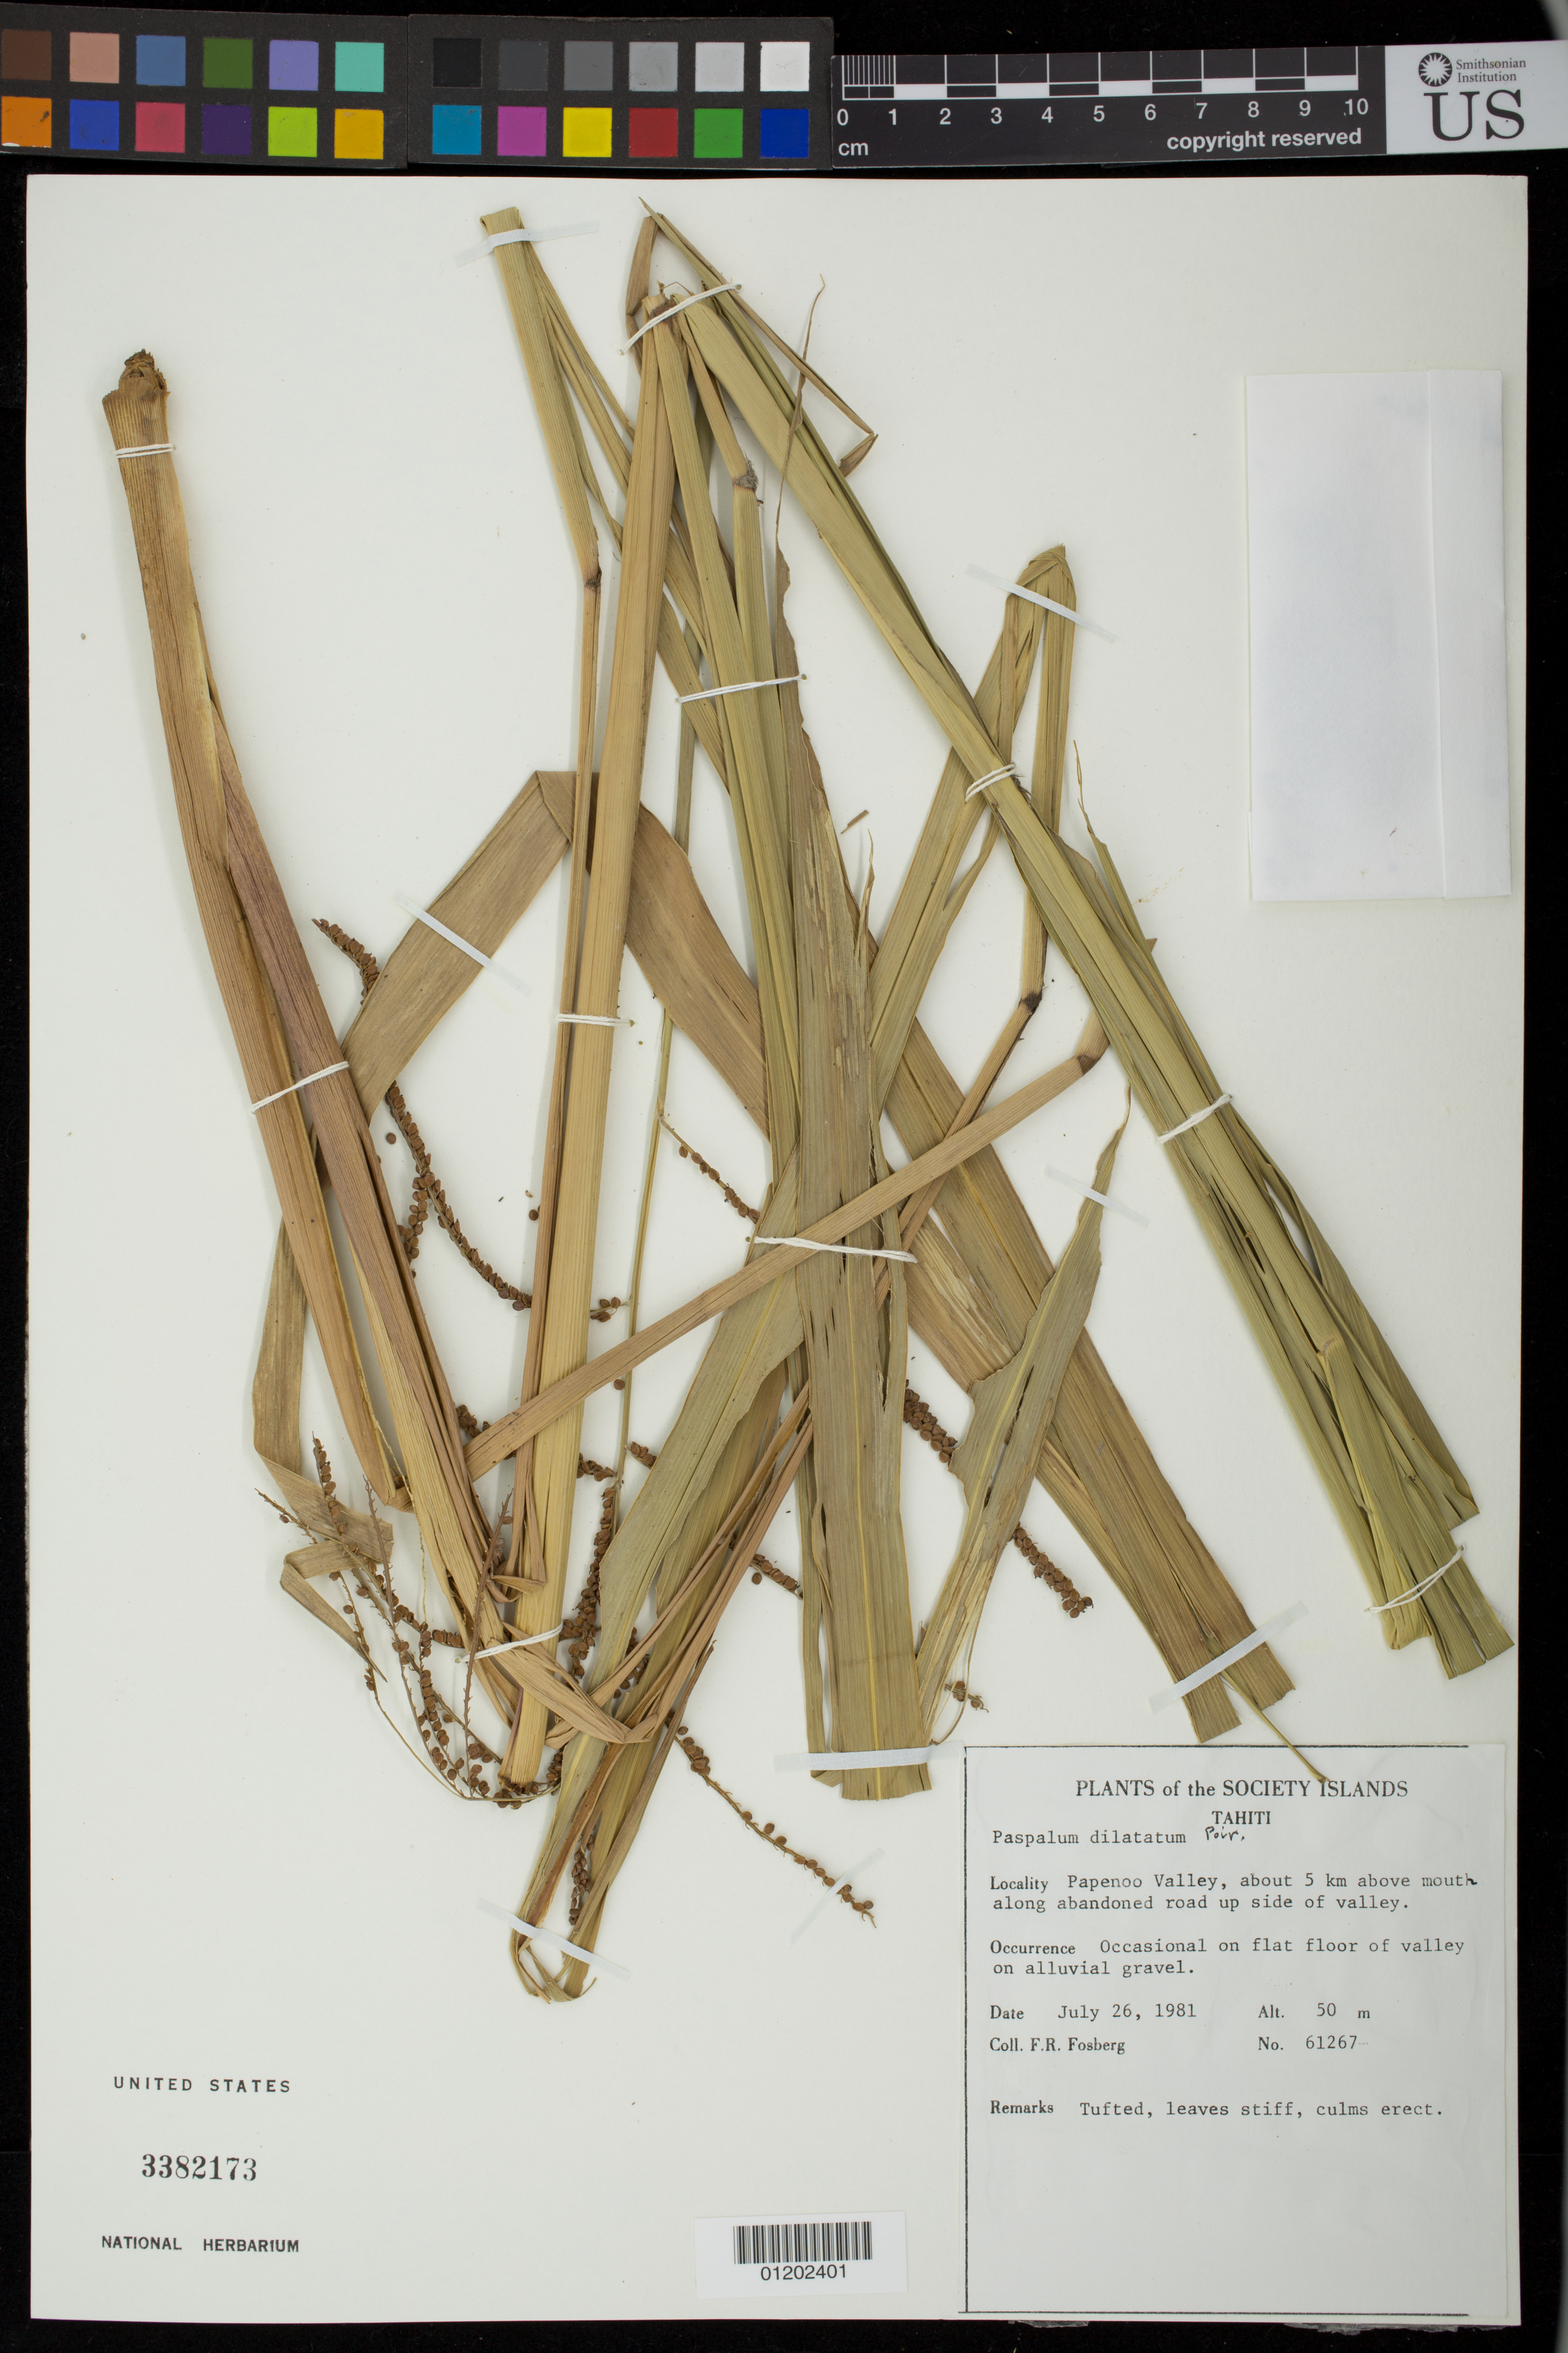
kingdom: Plantae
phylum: Tracheophyta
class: Liliopsida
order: Poales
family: Poaceae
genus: Paspalum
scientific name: Paspalum dilatatum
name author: Poir.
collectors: F. R. Fosberg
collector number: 61267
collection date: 1981-07-26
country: French Polynesia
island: Tahiti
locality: Papenoo Valley, about 5 km. above mouth along abandoned road up side of valley.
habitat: Flat floor of valley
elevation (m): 50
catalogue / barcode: US 3382173